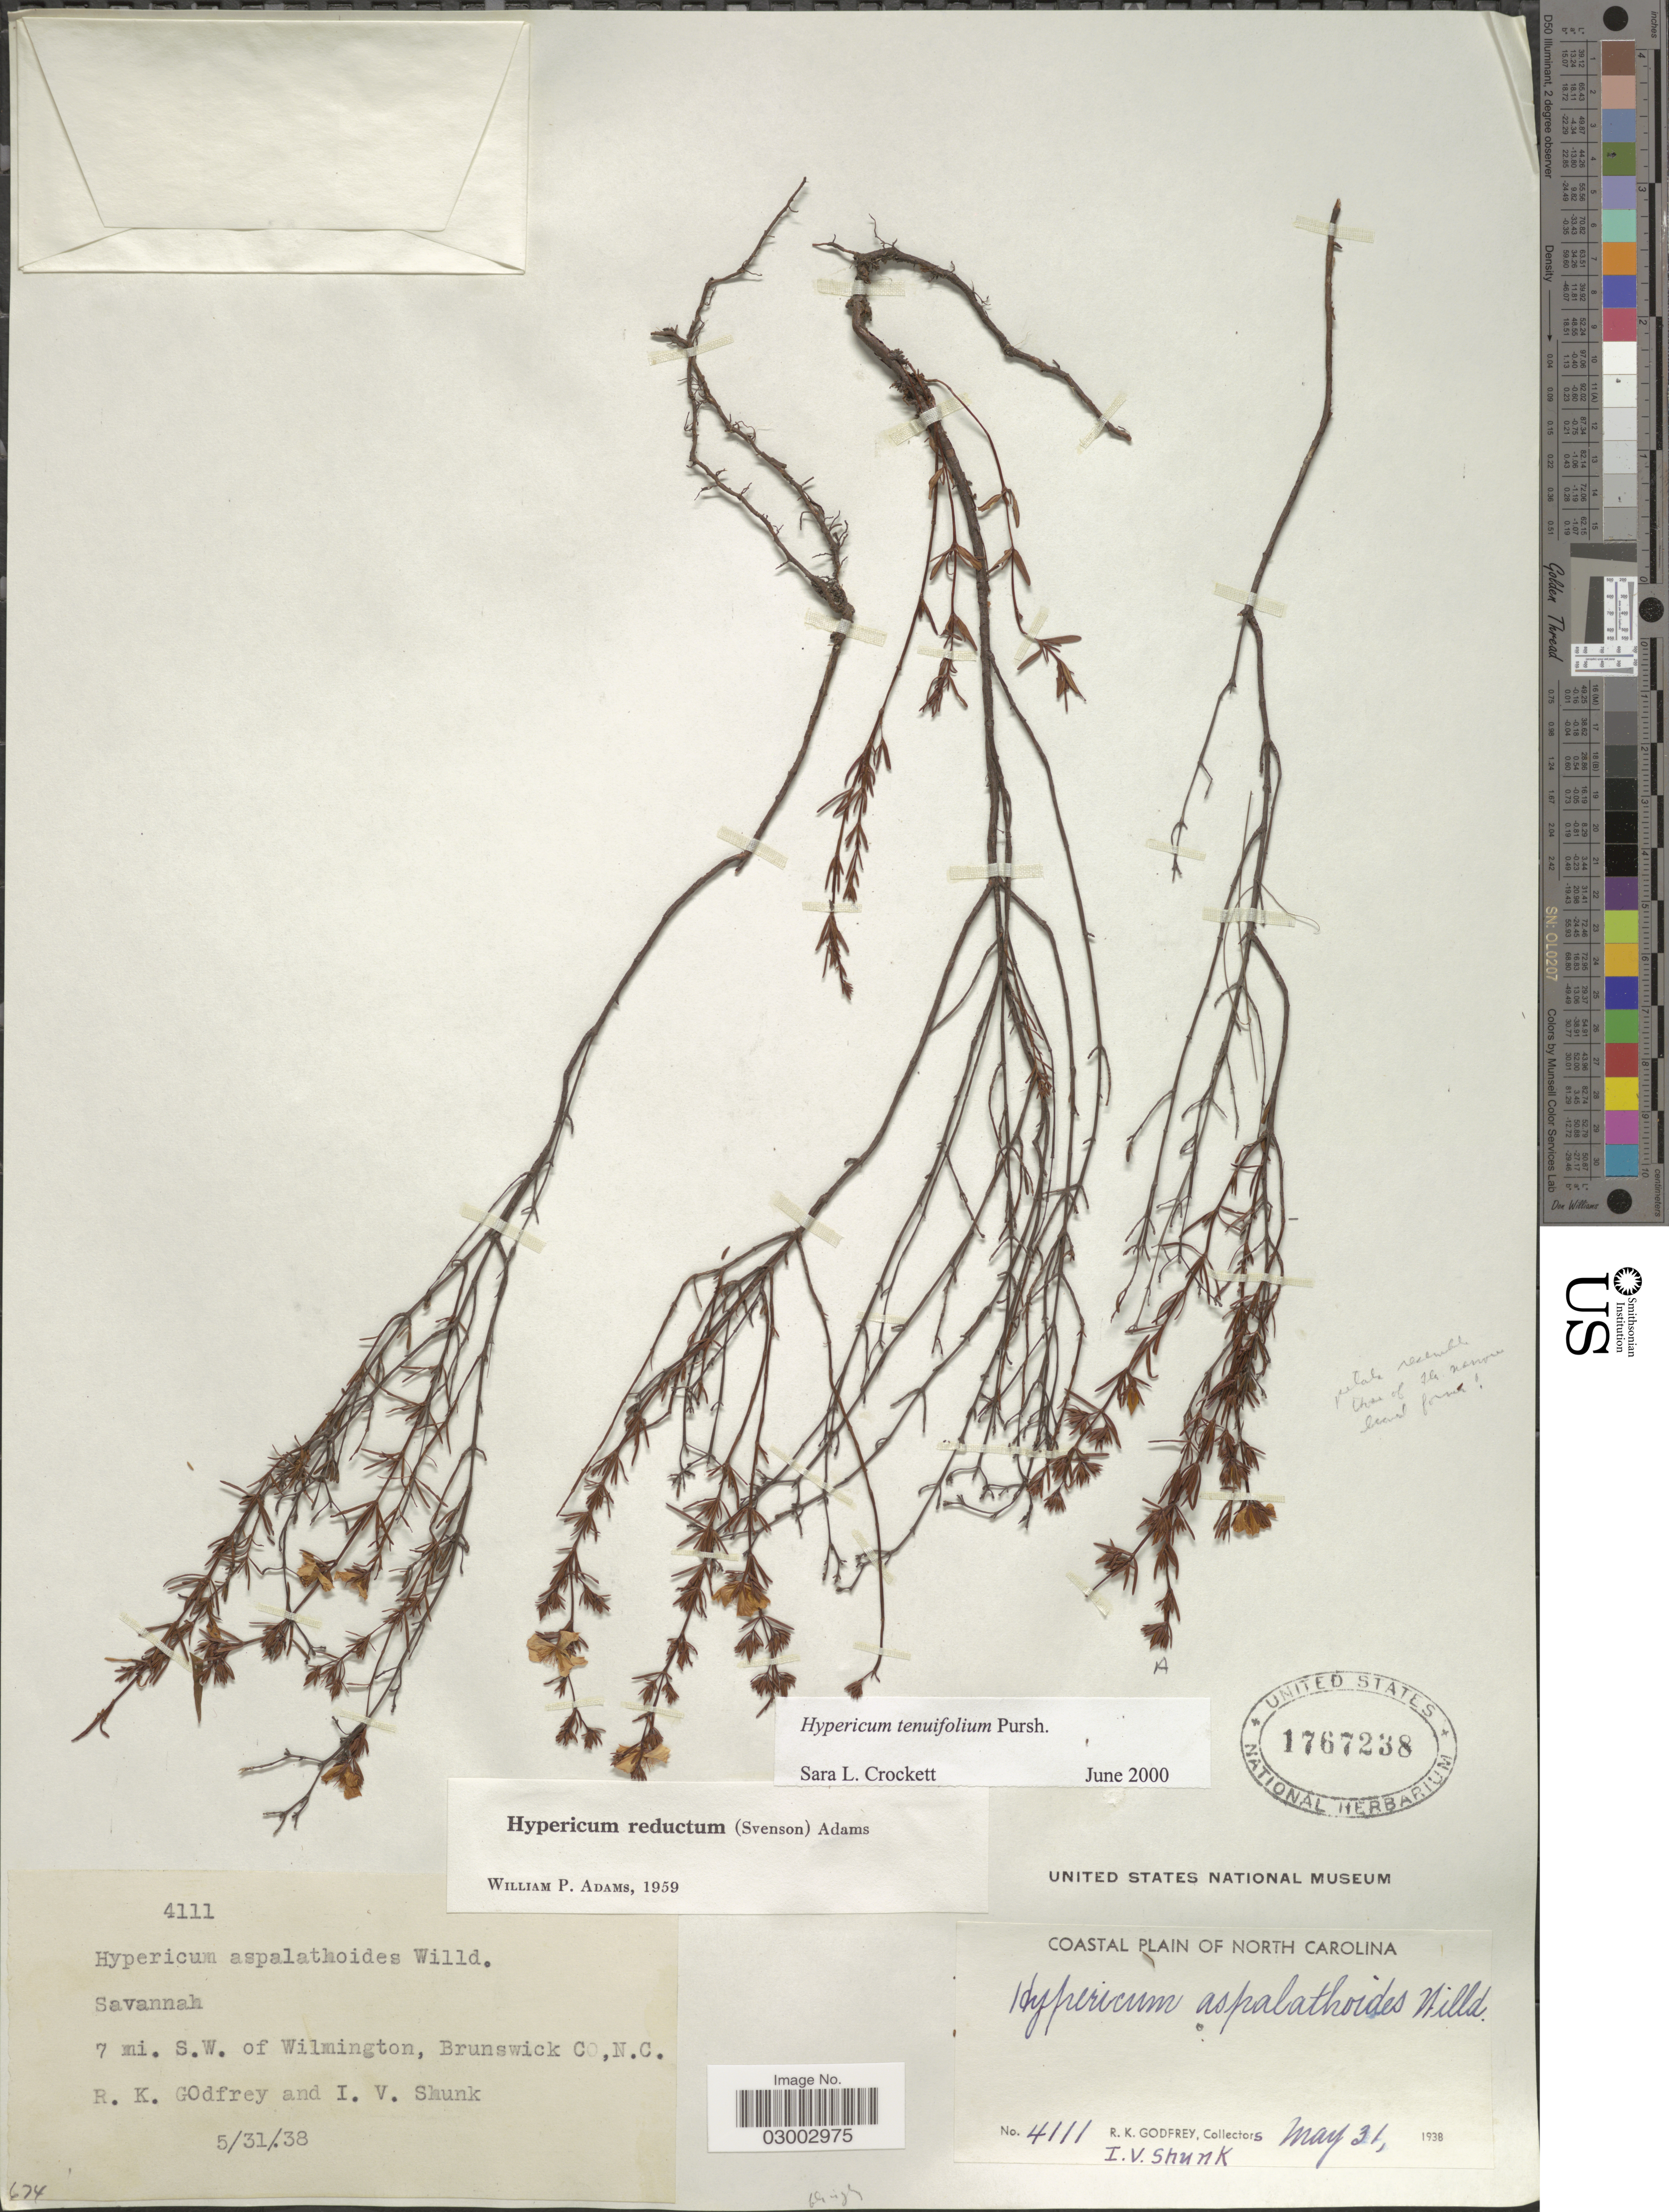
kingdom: Plantae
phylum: Tracheophyta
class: Magnoliopsida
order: Malpighiales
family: Hypericaceae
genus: Hypericum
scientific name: Hypericum tenuifolium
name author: Pursh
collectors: R. K. Godfrey & I. Shunk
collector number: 4111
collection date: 1938-05-31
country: United States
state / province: North Carolina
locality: Coastal Plain of North Carolina. 7 mi. S. W. of Wilmington, Brunswick Co, N. C.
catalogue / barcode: US 1767238